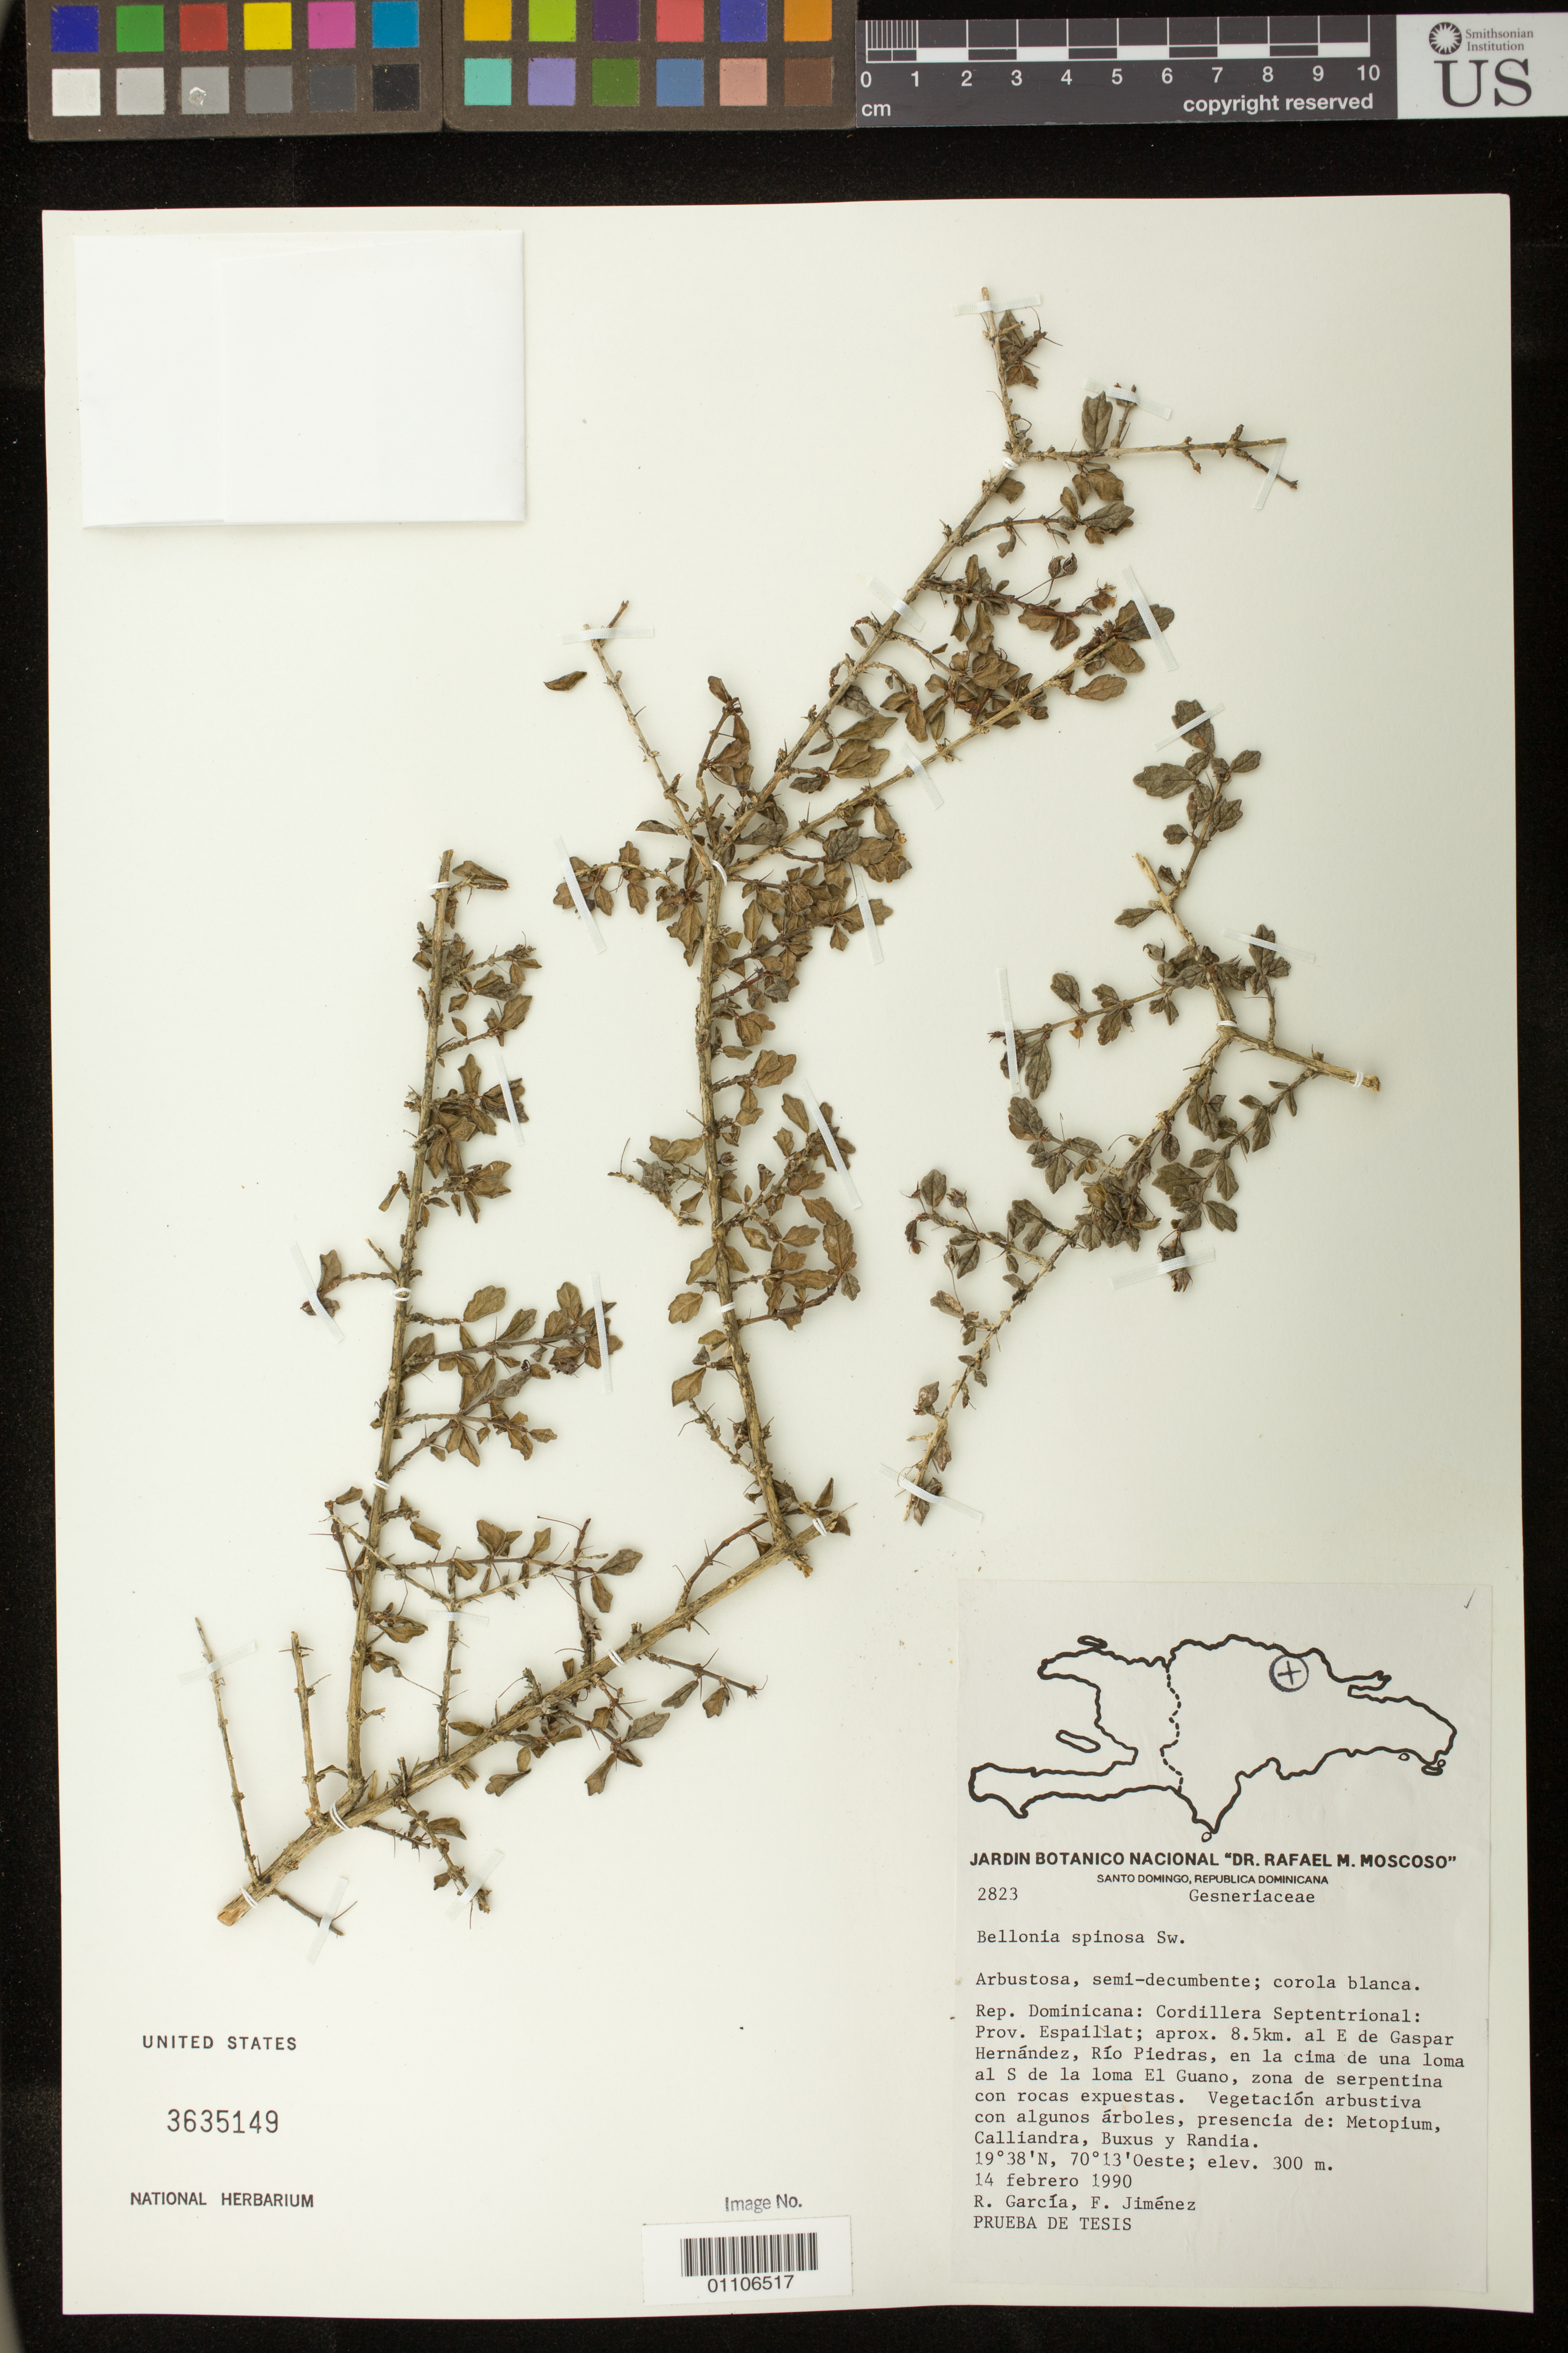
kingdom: Plantae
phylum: Tracheophyta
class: Magnoliopsida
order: Lamiales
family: Gesneriaceae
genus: Bellonia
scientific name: Bellonia spinosa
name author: Sw.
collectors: R. García & F. Jiménez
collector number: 2823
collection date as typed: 14 Feb 1990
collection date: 1990-02-14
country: Dominican Republic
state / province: Espaillat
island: Hispaniola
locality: Rep. dominicana: Cordillera Septentrional: Prov. Espaillat; aprox. 8.5 km al E de Gaspar Hernández, Río Piedras, en la cima de una loma al S de la loma El Guano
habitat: Zone de serpentina con rocas expuestas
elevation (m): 300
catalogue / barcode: US 3635149